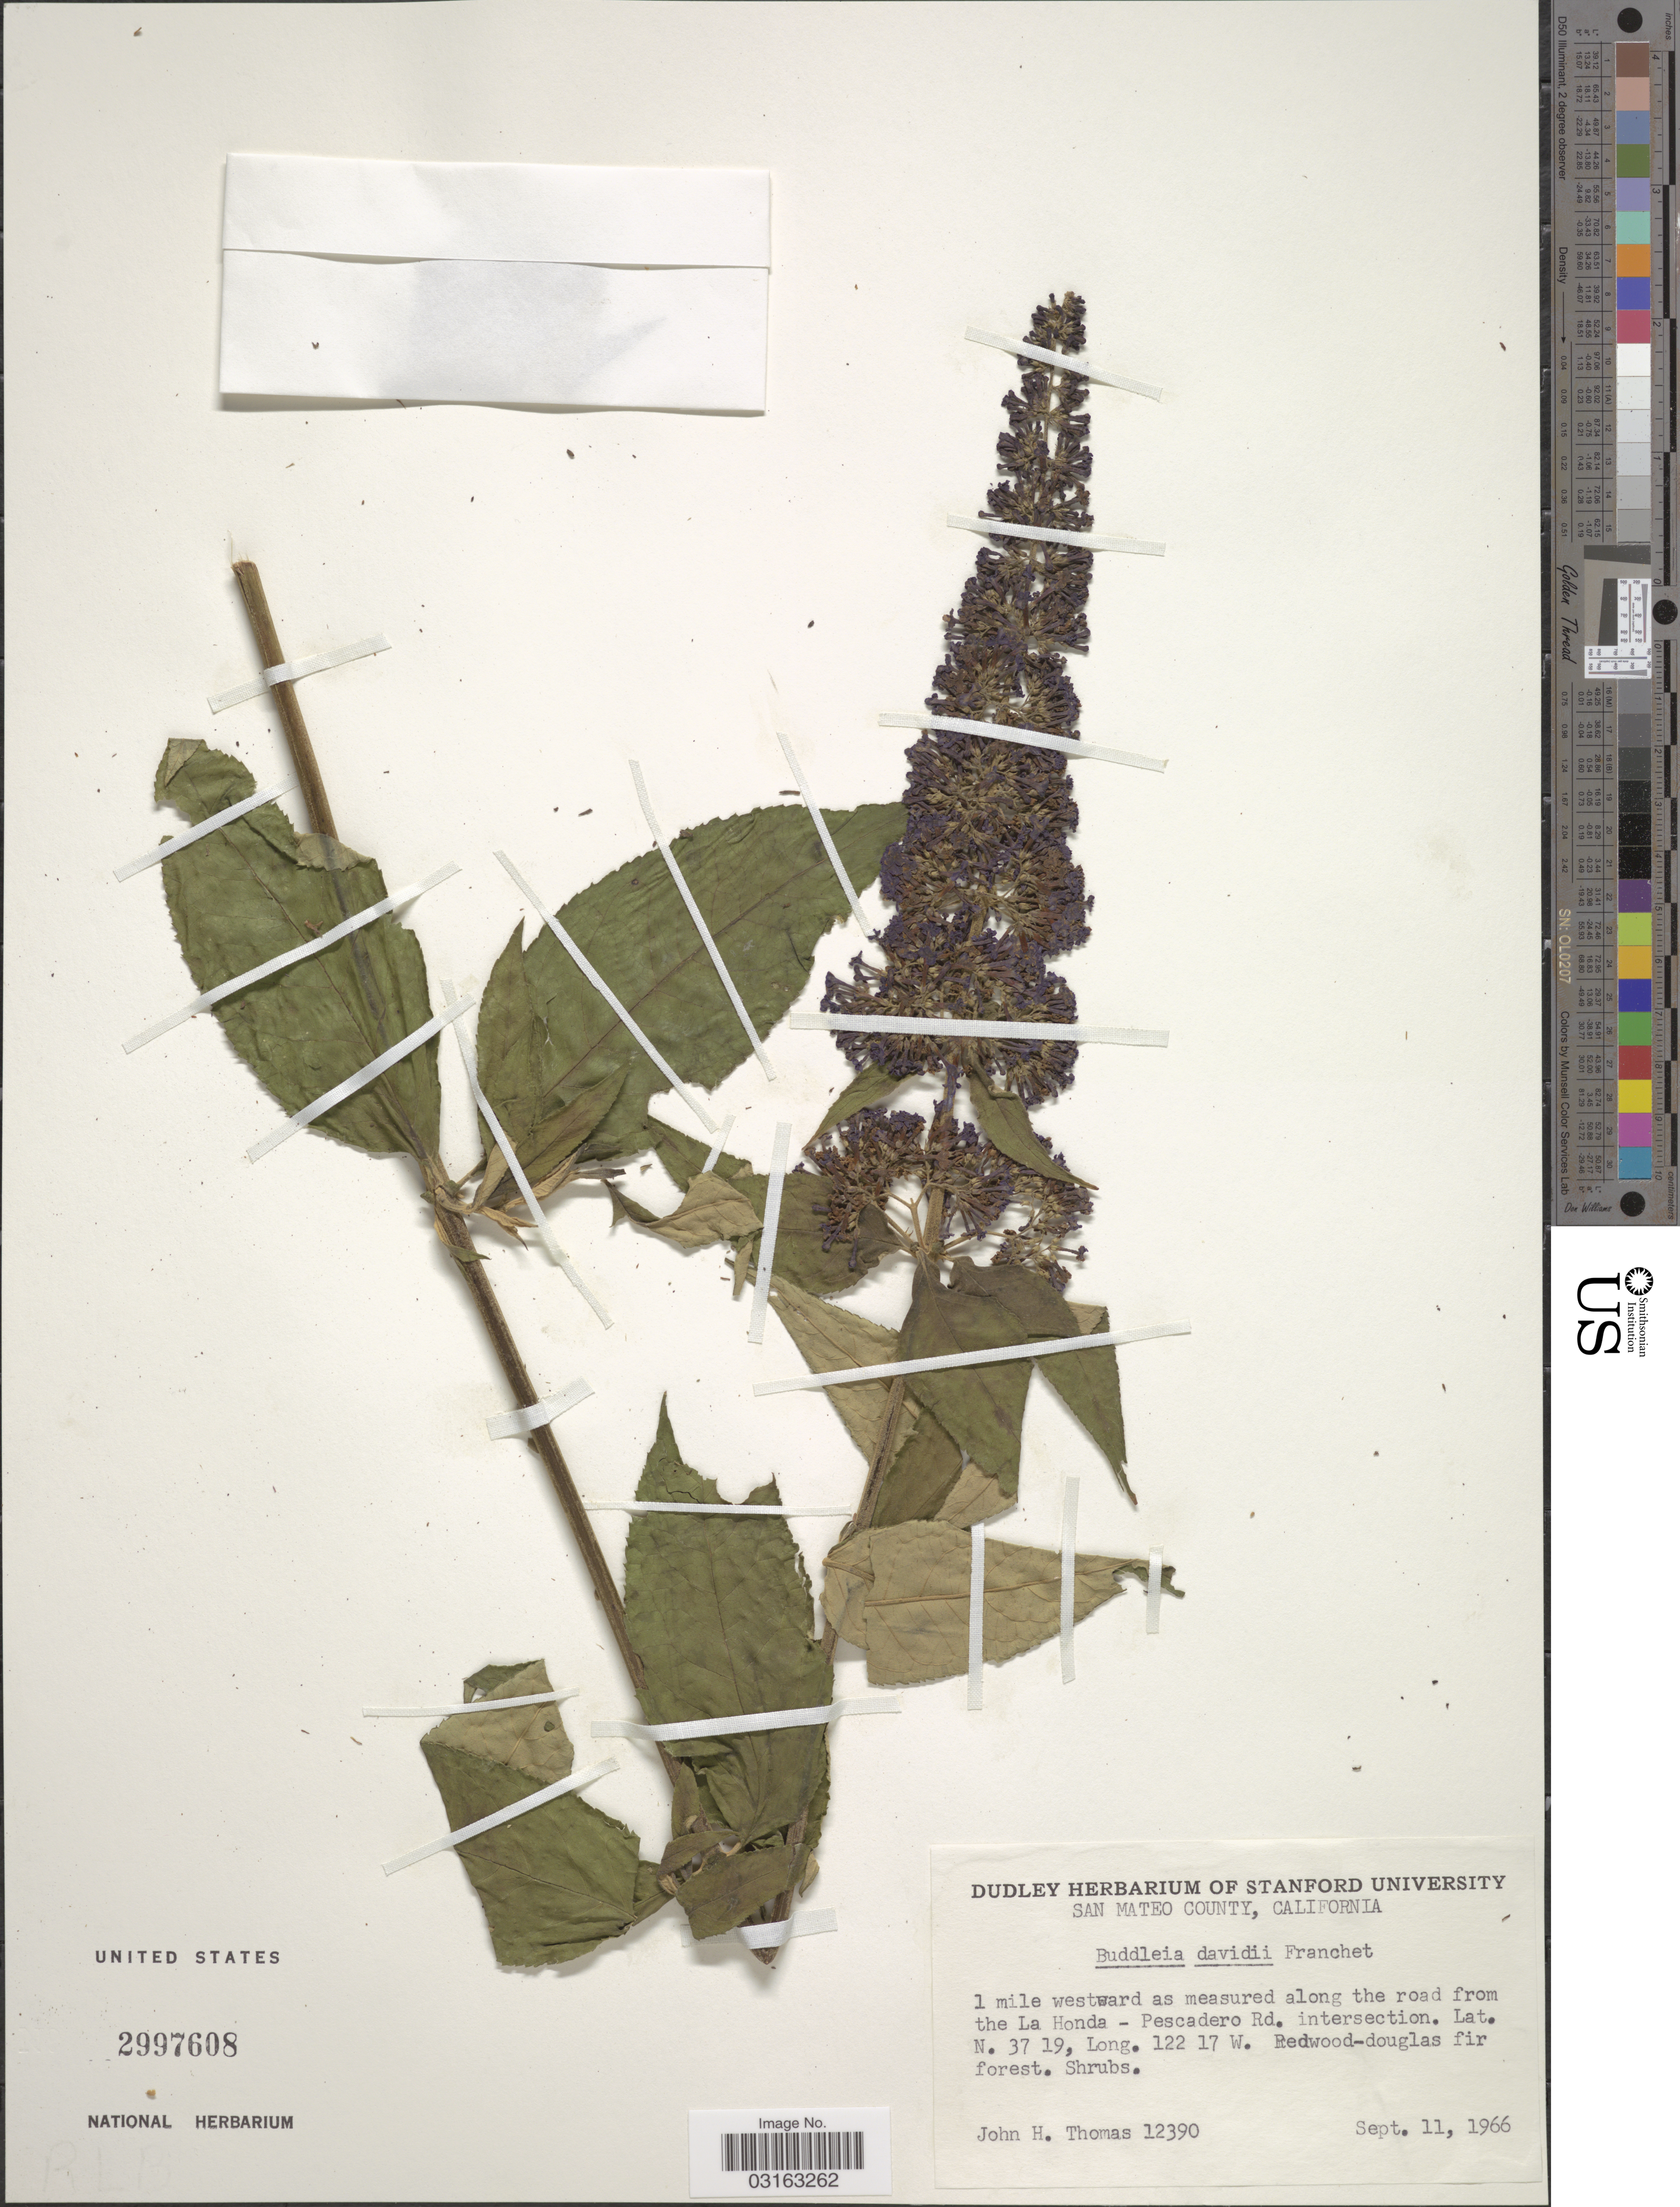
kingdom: Plantae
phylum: Tracheophyta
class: Magnoliopsida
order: Lamiales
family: Scrophulariaceae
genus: Buddleja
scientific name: Buddleja davidii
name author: Franch.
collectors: J. H. Thomas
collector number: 12390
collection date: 1966-09-11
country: United States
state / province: California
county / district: San Mateo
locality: San Mateo County. 1 mile westward as measured along the road from the La Honda - Pescadero Rd. intersection. Redwood-douglas fir forest.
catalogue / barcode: US 2997608